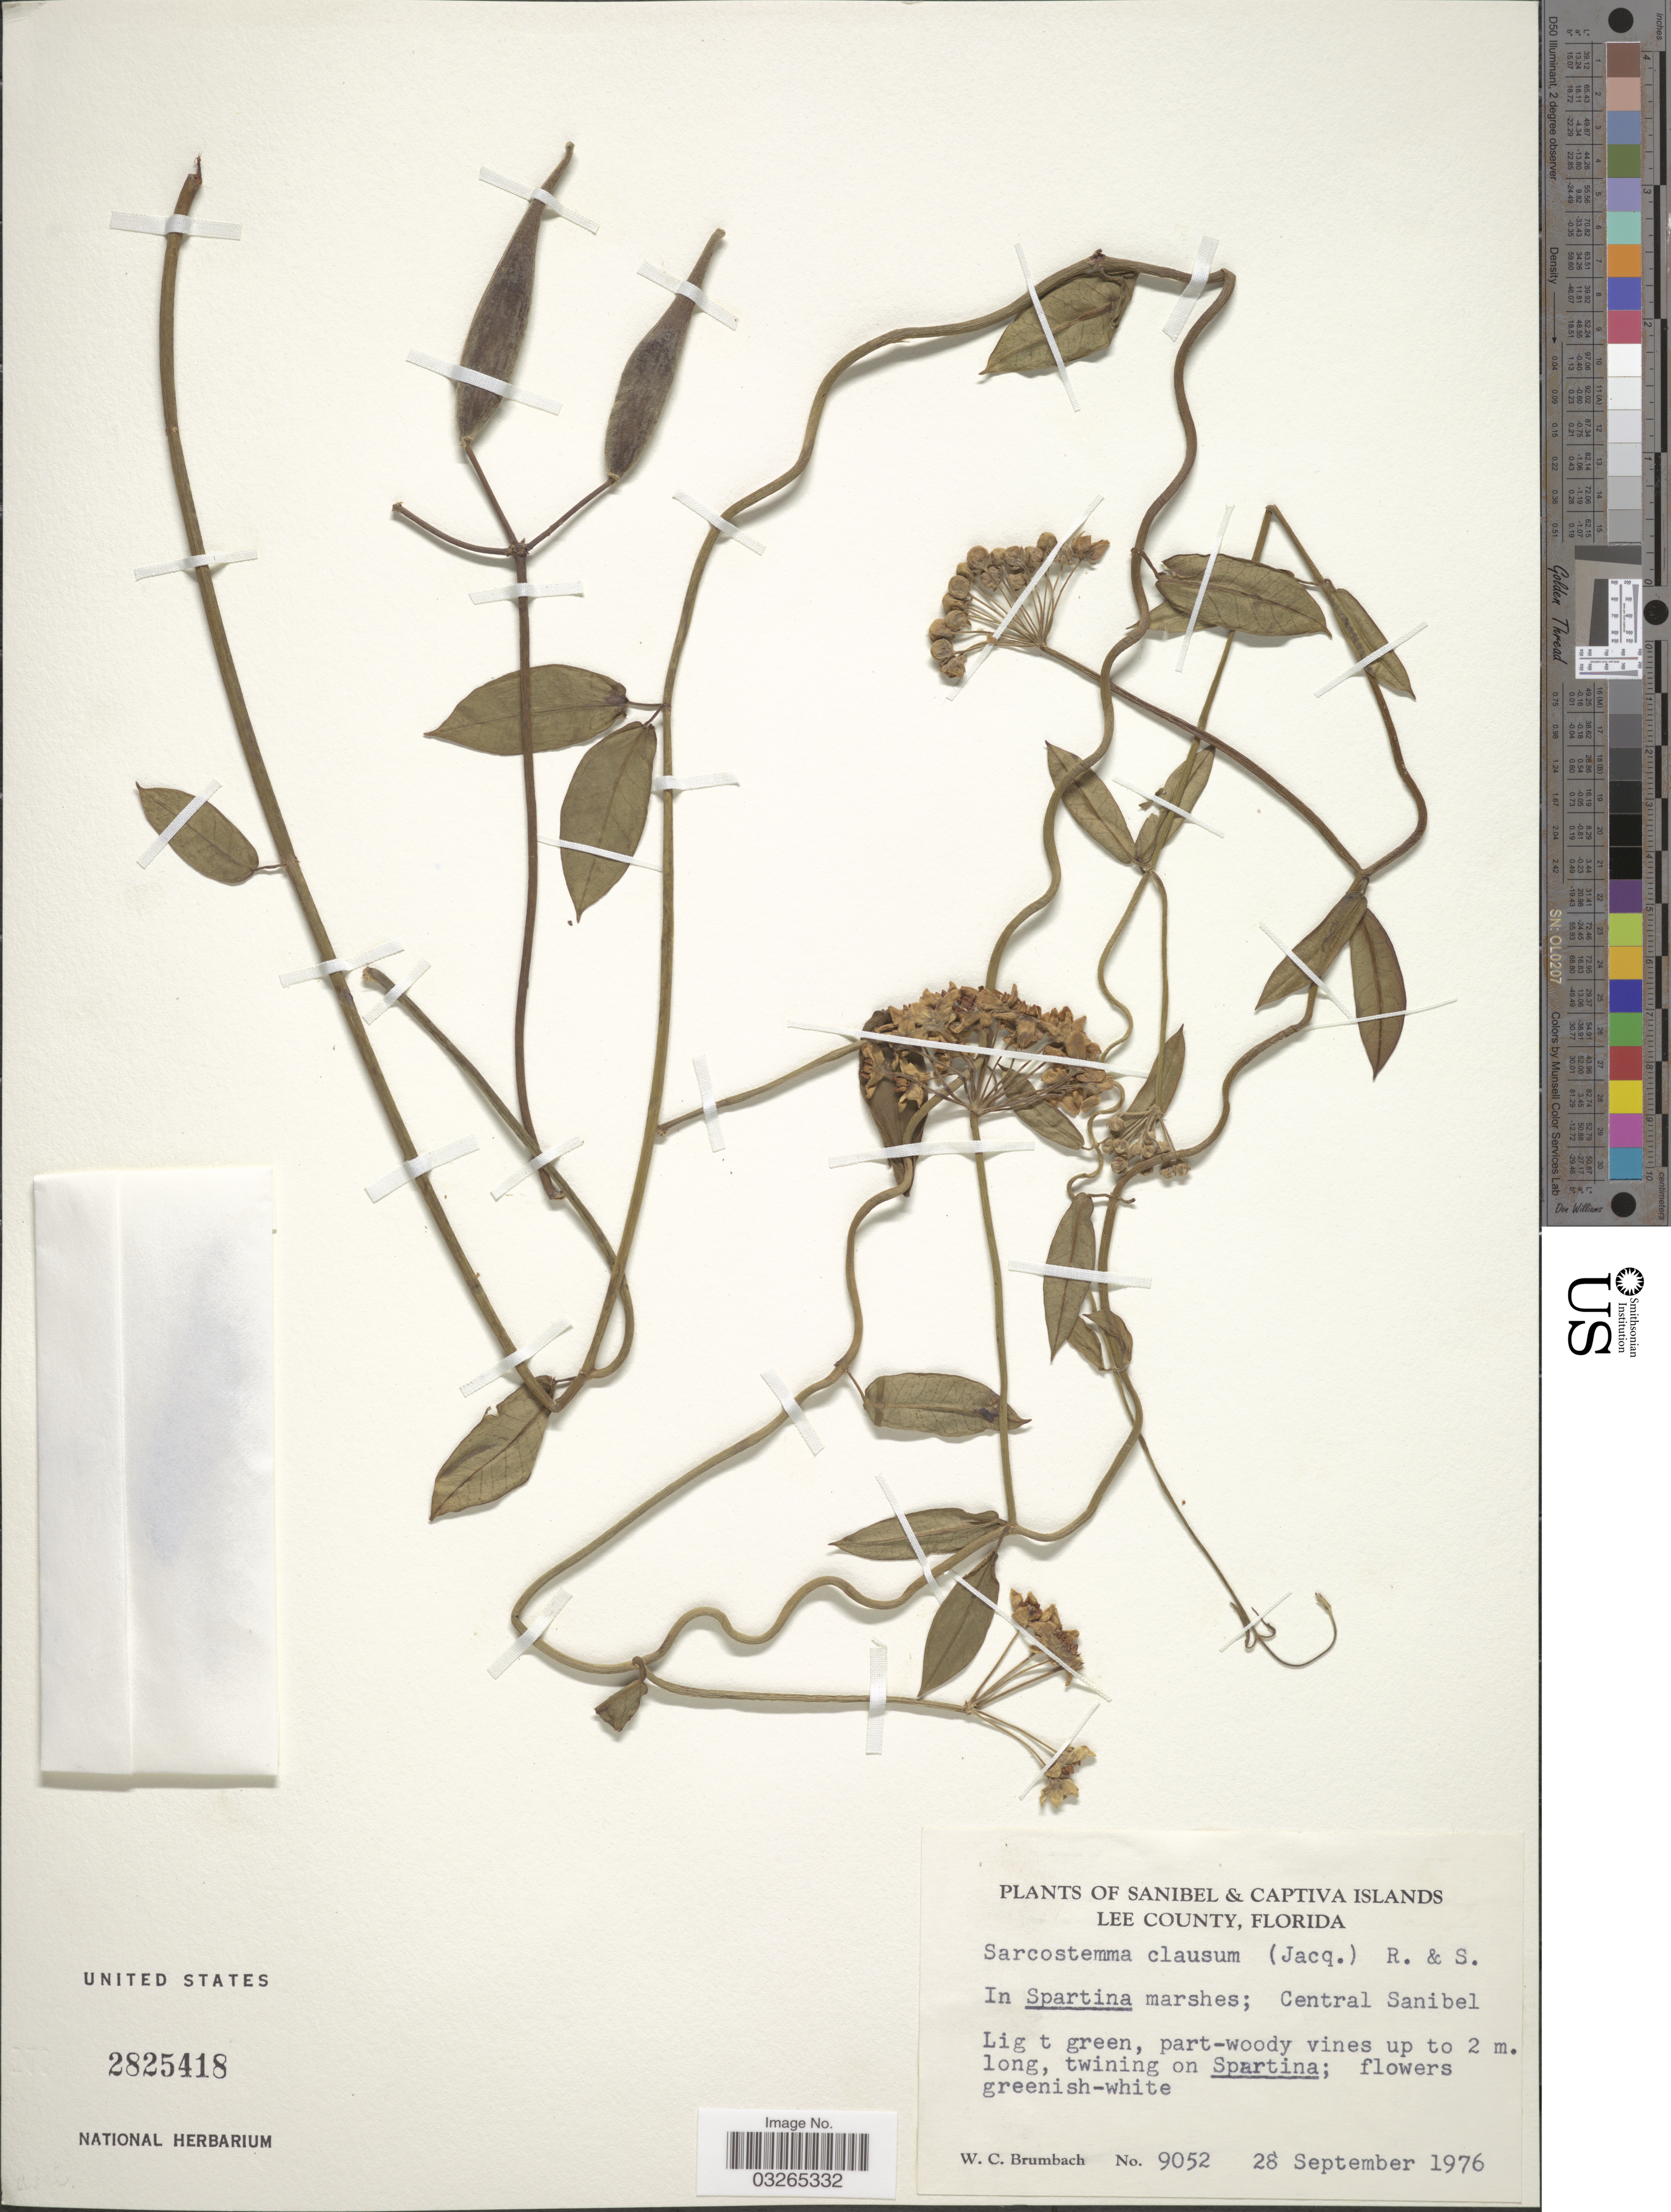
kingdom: Plantae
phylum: Tracheophyta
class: Magnoliopsida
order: Gentianales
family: Apocynaceae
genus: Sarcostemma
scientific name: Sarcostemma clausum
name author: (Jacq.) Schult.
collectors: W. C. Brumbach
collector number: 9052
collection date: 1976-09-28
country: United States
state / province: Florida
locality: Sanibel & Captiva Islands. Lee County. Central Sanibel.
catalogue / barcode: US 2825418